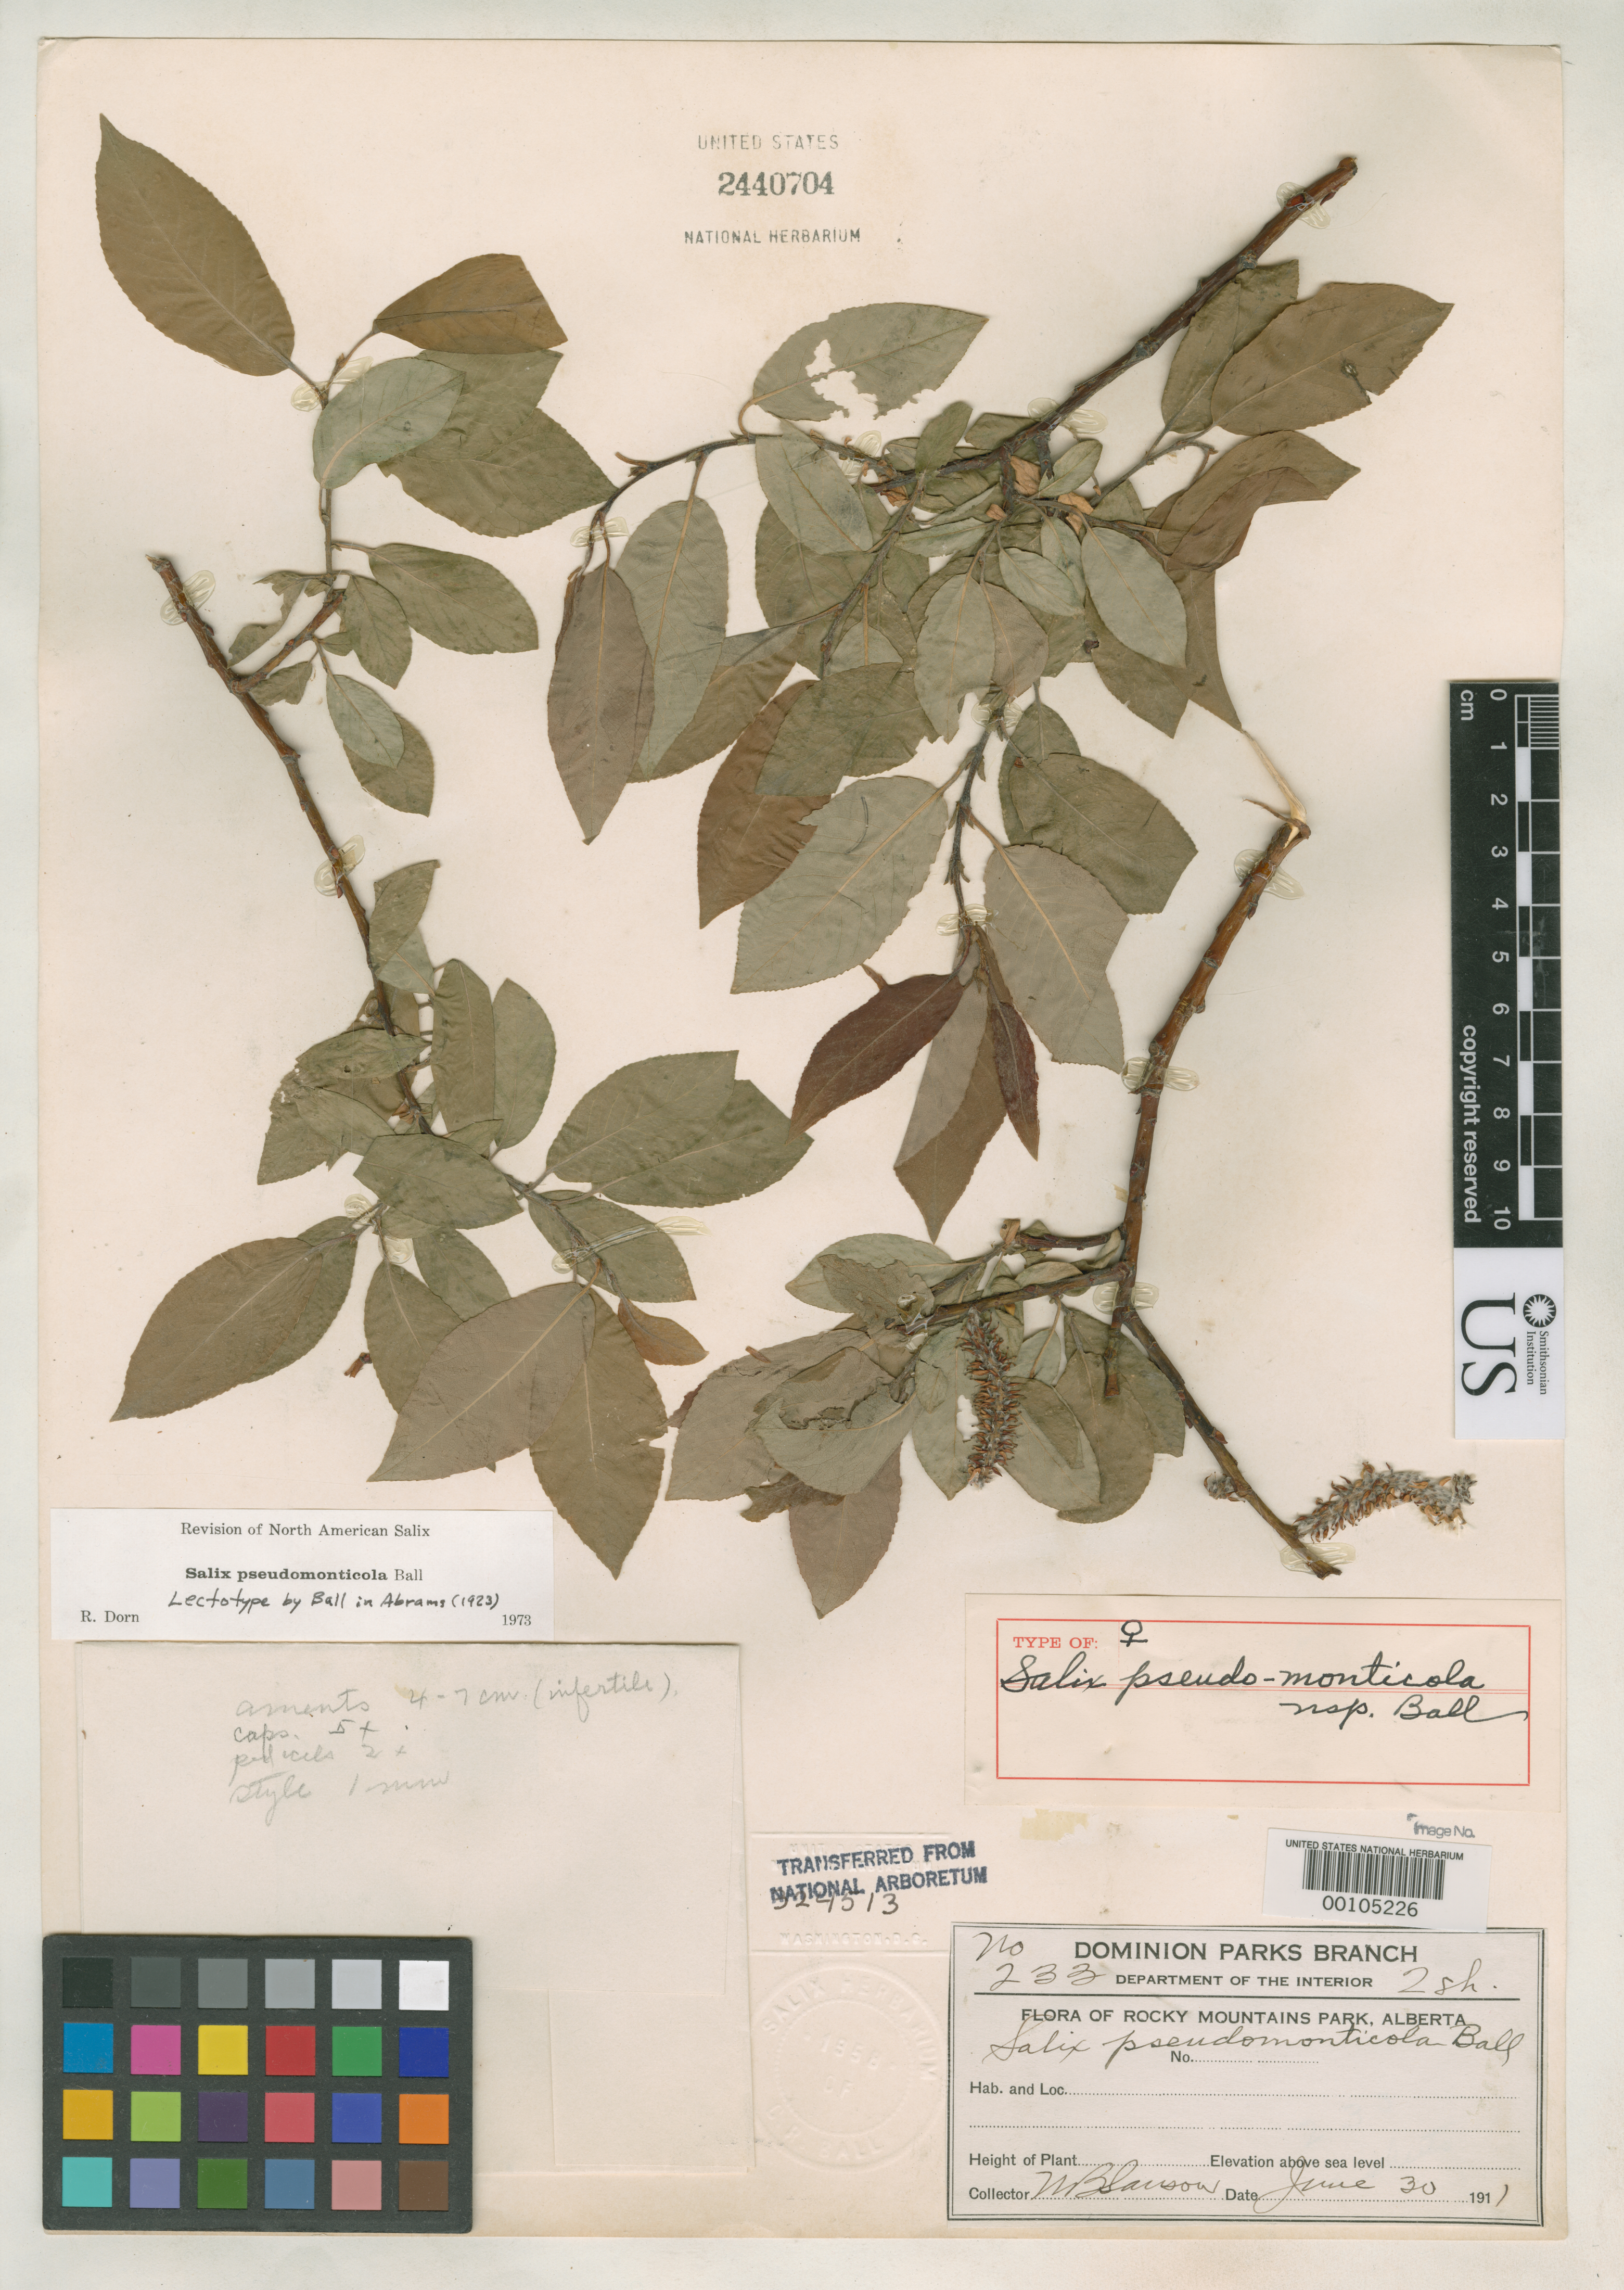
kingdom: Plantae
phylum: Tracheophyta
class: Magnoliopsida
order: Malpighiales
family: Salicaceae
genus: Salix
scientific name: Salix pseudomonticola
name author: C.R. Ball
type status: Syntype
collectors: N. Sanson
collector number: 233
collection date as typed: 30 Jun 1911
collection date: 1911-06-30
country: Canada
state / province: Alberta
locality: Rocky Mts. Park.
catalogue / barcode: US 2440704